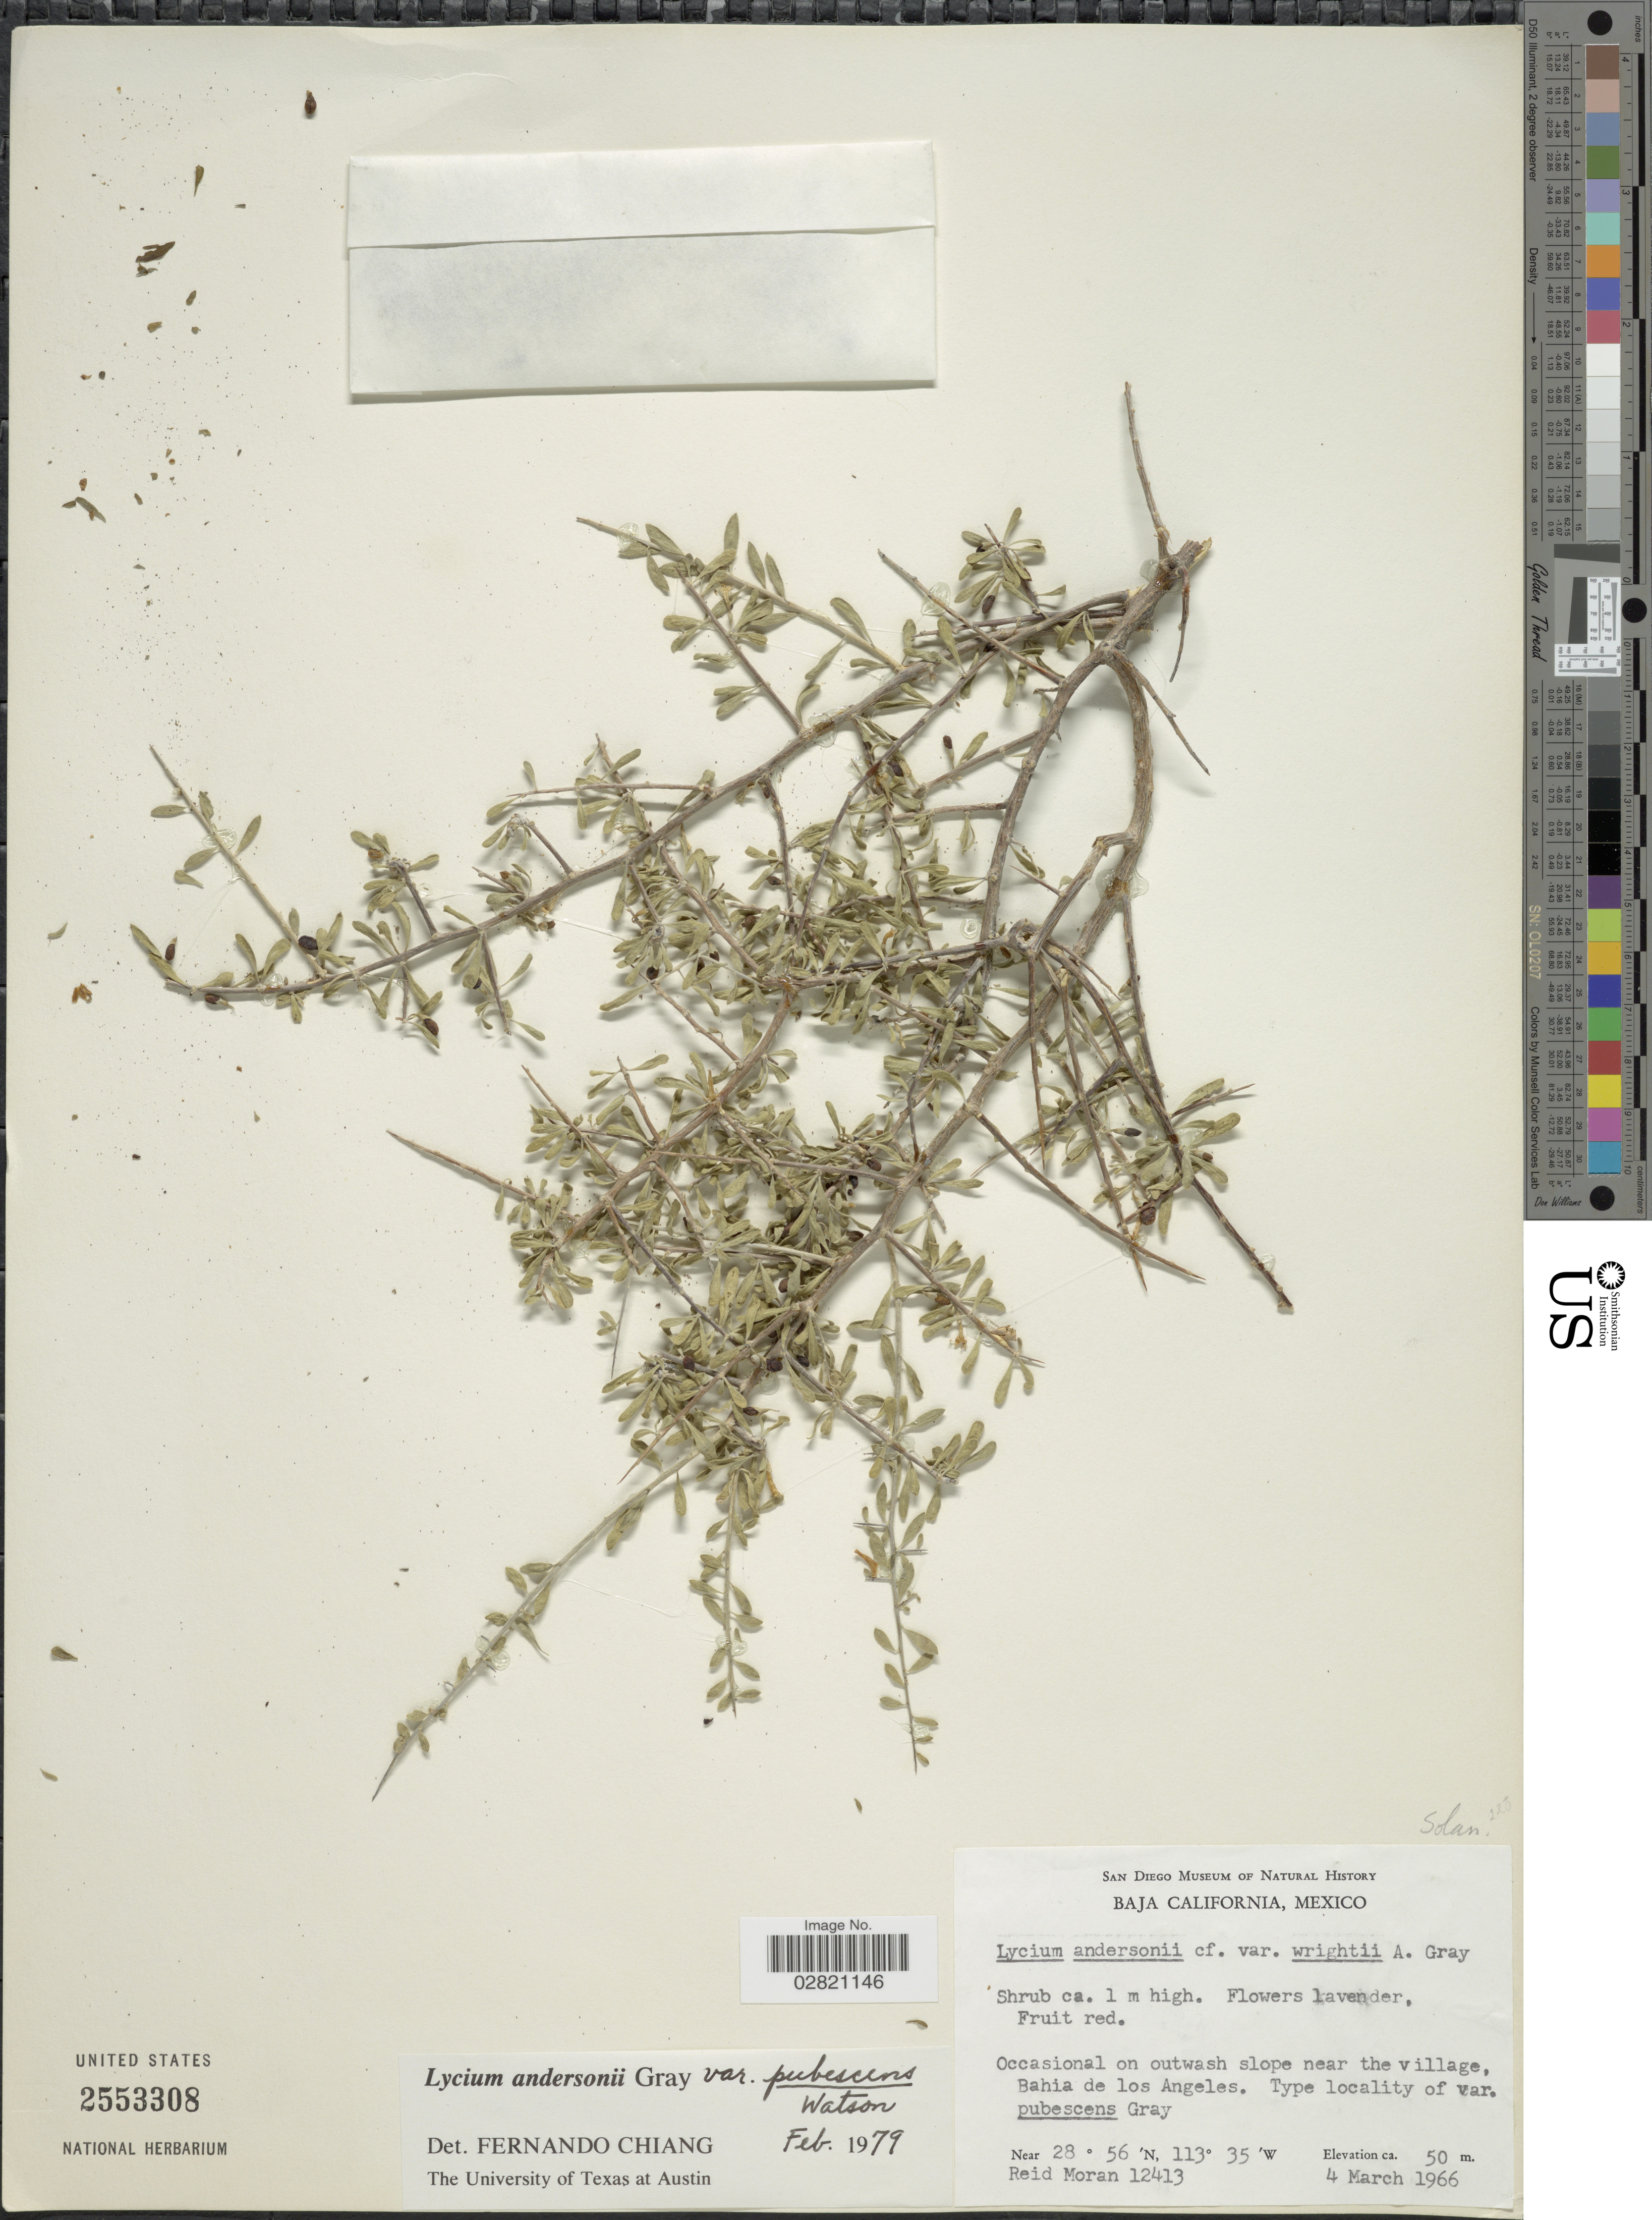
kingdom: Plantae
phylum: Tracheophyta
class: Magnoliopsida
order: Solanales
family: Solanaceae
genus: Lycium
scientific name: Lycium andersonii var. pubescens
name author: S. Watson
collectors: R. V. Moran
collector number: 12413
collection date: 1966-03-04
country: Mexico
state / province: Baja California Norte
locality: Occasional on outwash slope near the village, Bahia de los Angeles.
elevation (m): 50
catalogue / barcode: US 2553308